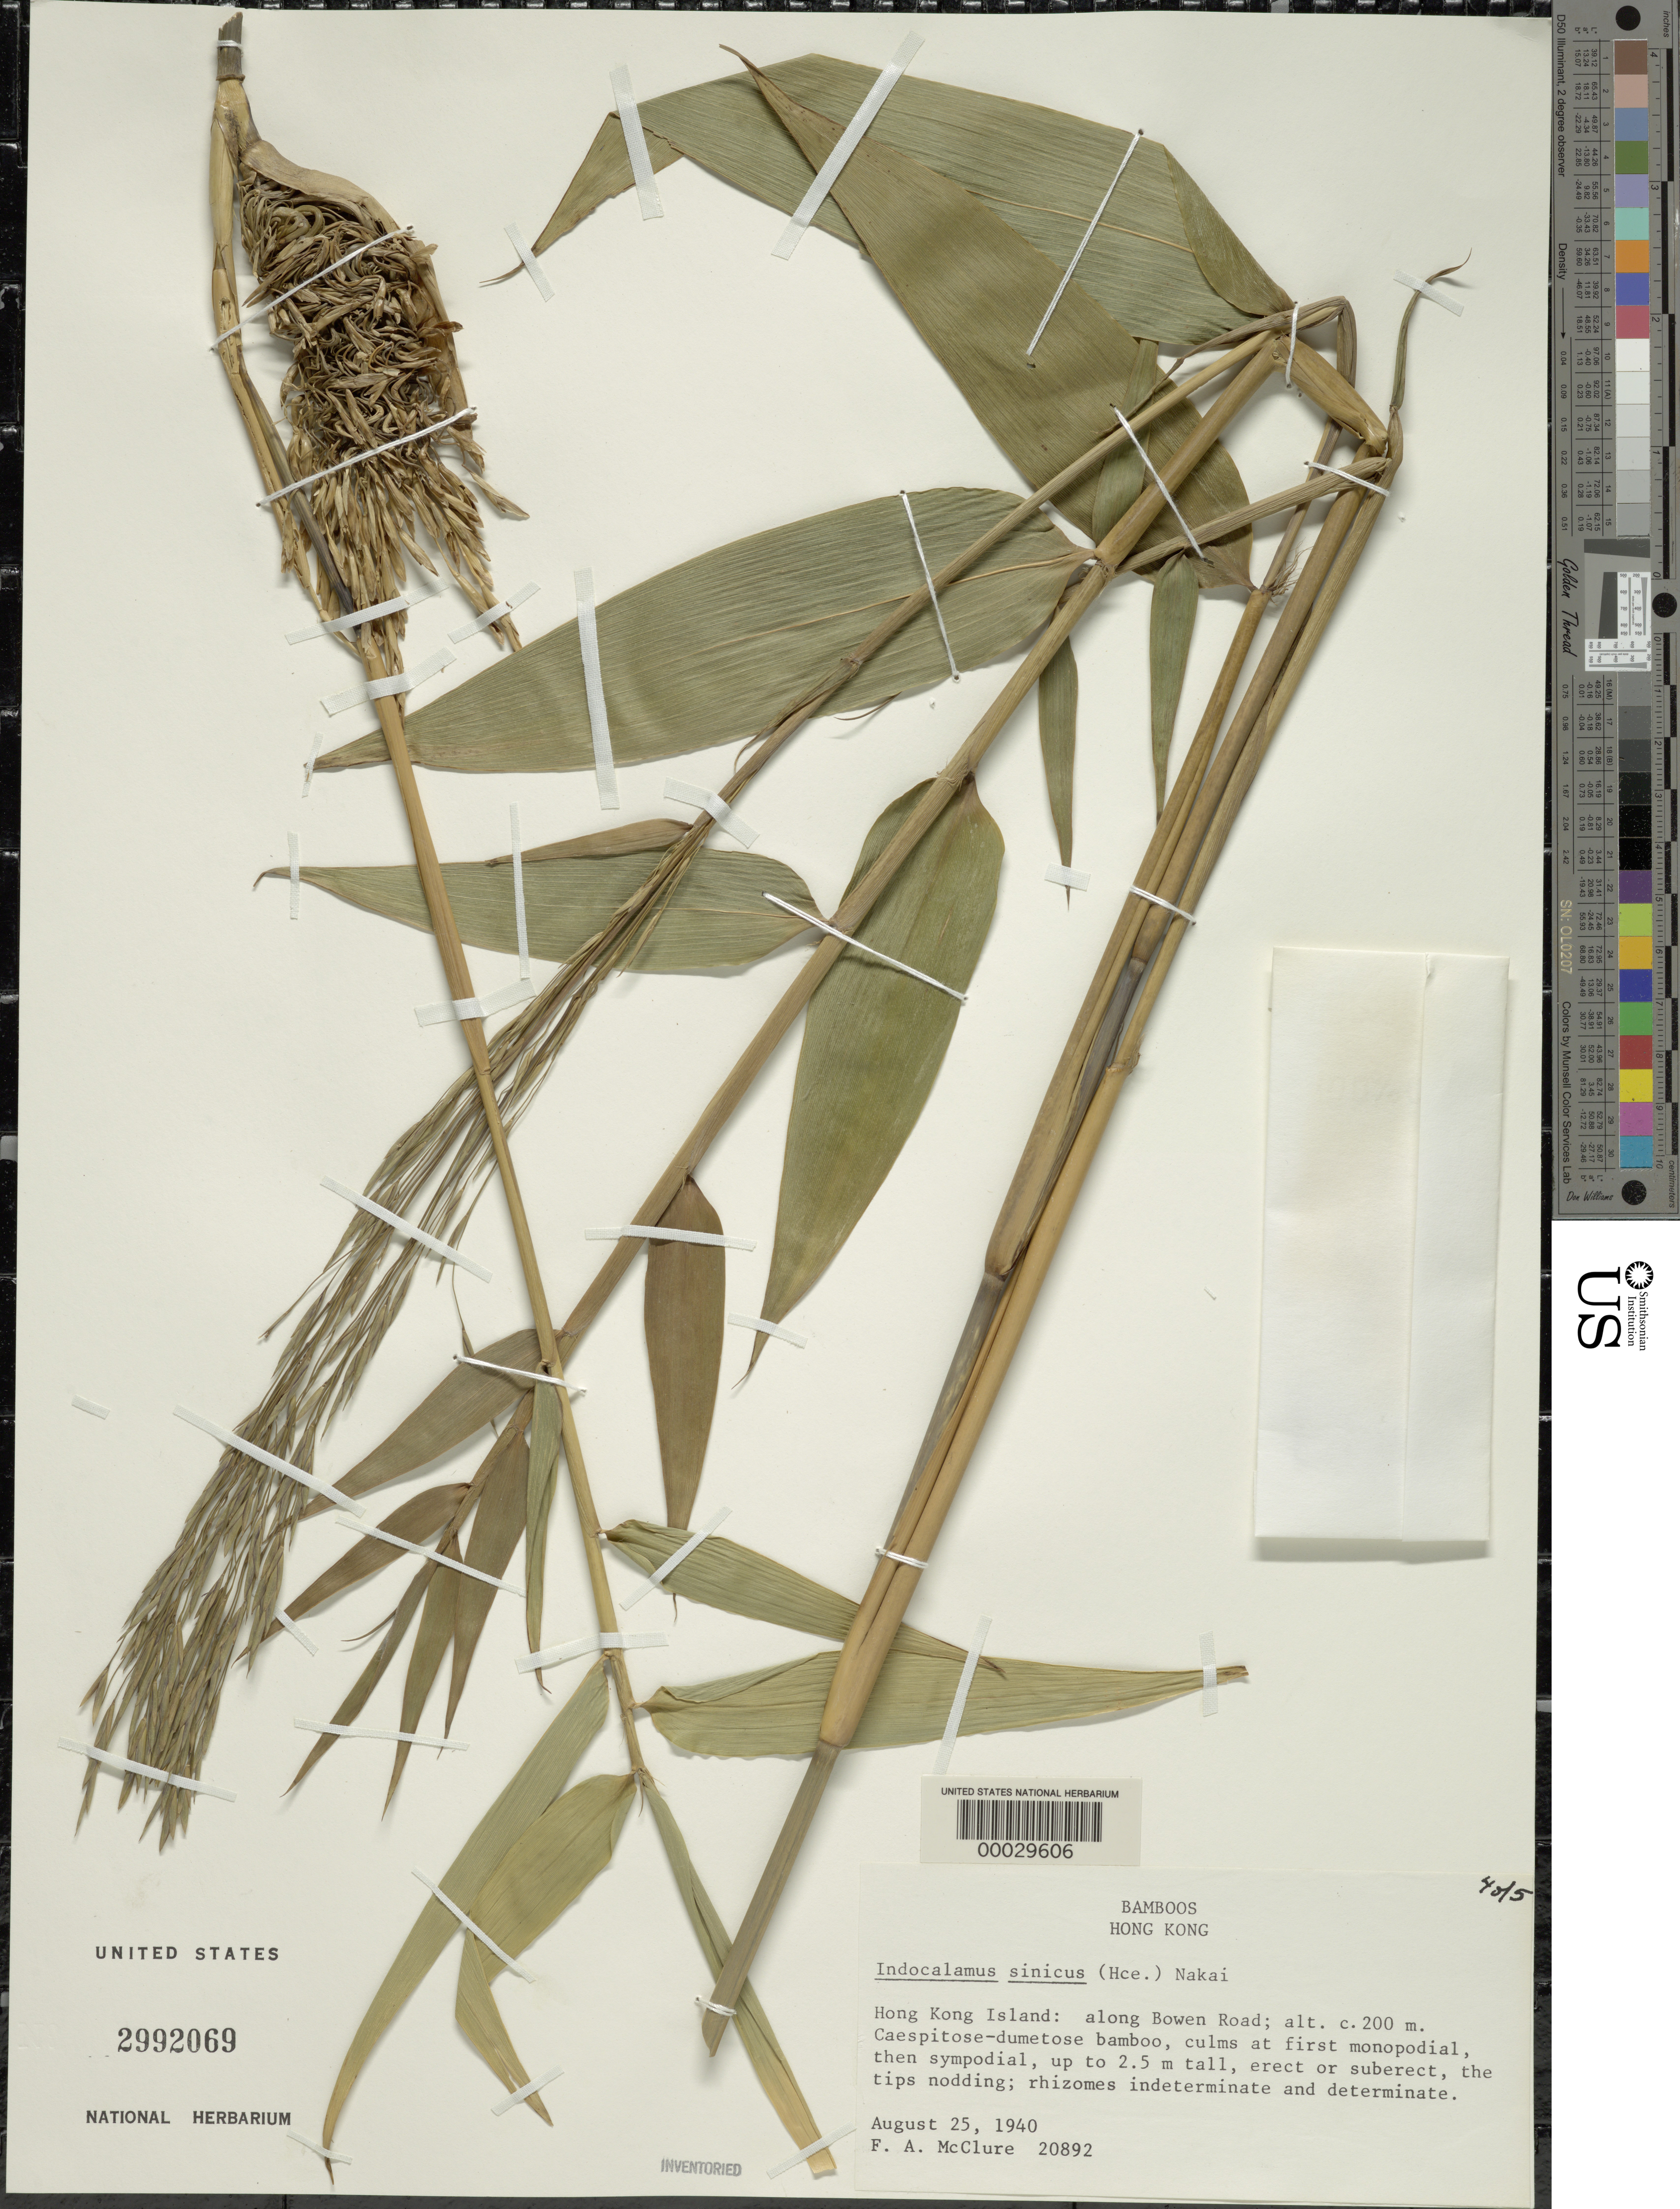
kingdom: Plantae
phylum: Tracheophyta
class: Liliopsida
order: Poales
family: Poaceae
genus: Indocalamus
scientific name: Indocalamus sinicus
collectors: F. A. McClure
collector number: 20892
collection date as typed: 25 Aug 1940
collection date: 1940-08-25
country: China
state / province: Hong Kong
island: Hong Kong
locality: Bowen road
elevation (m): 200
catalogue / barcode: US 2992069